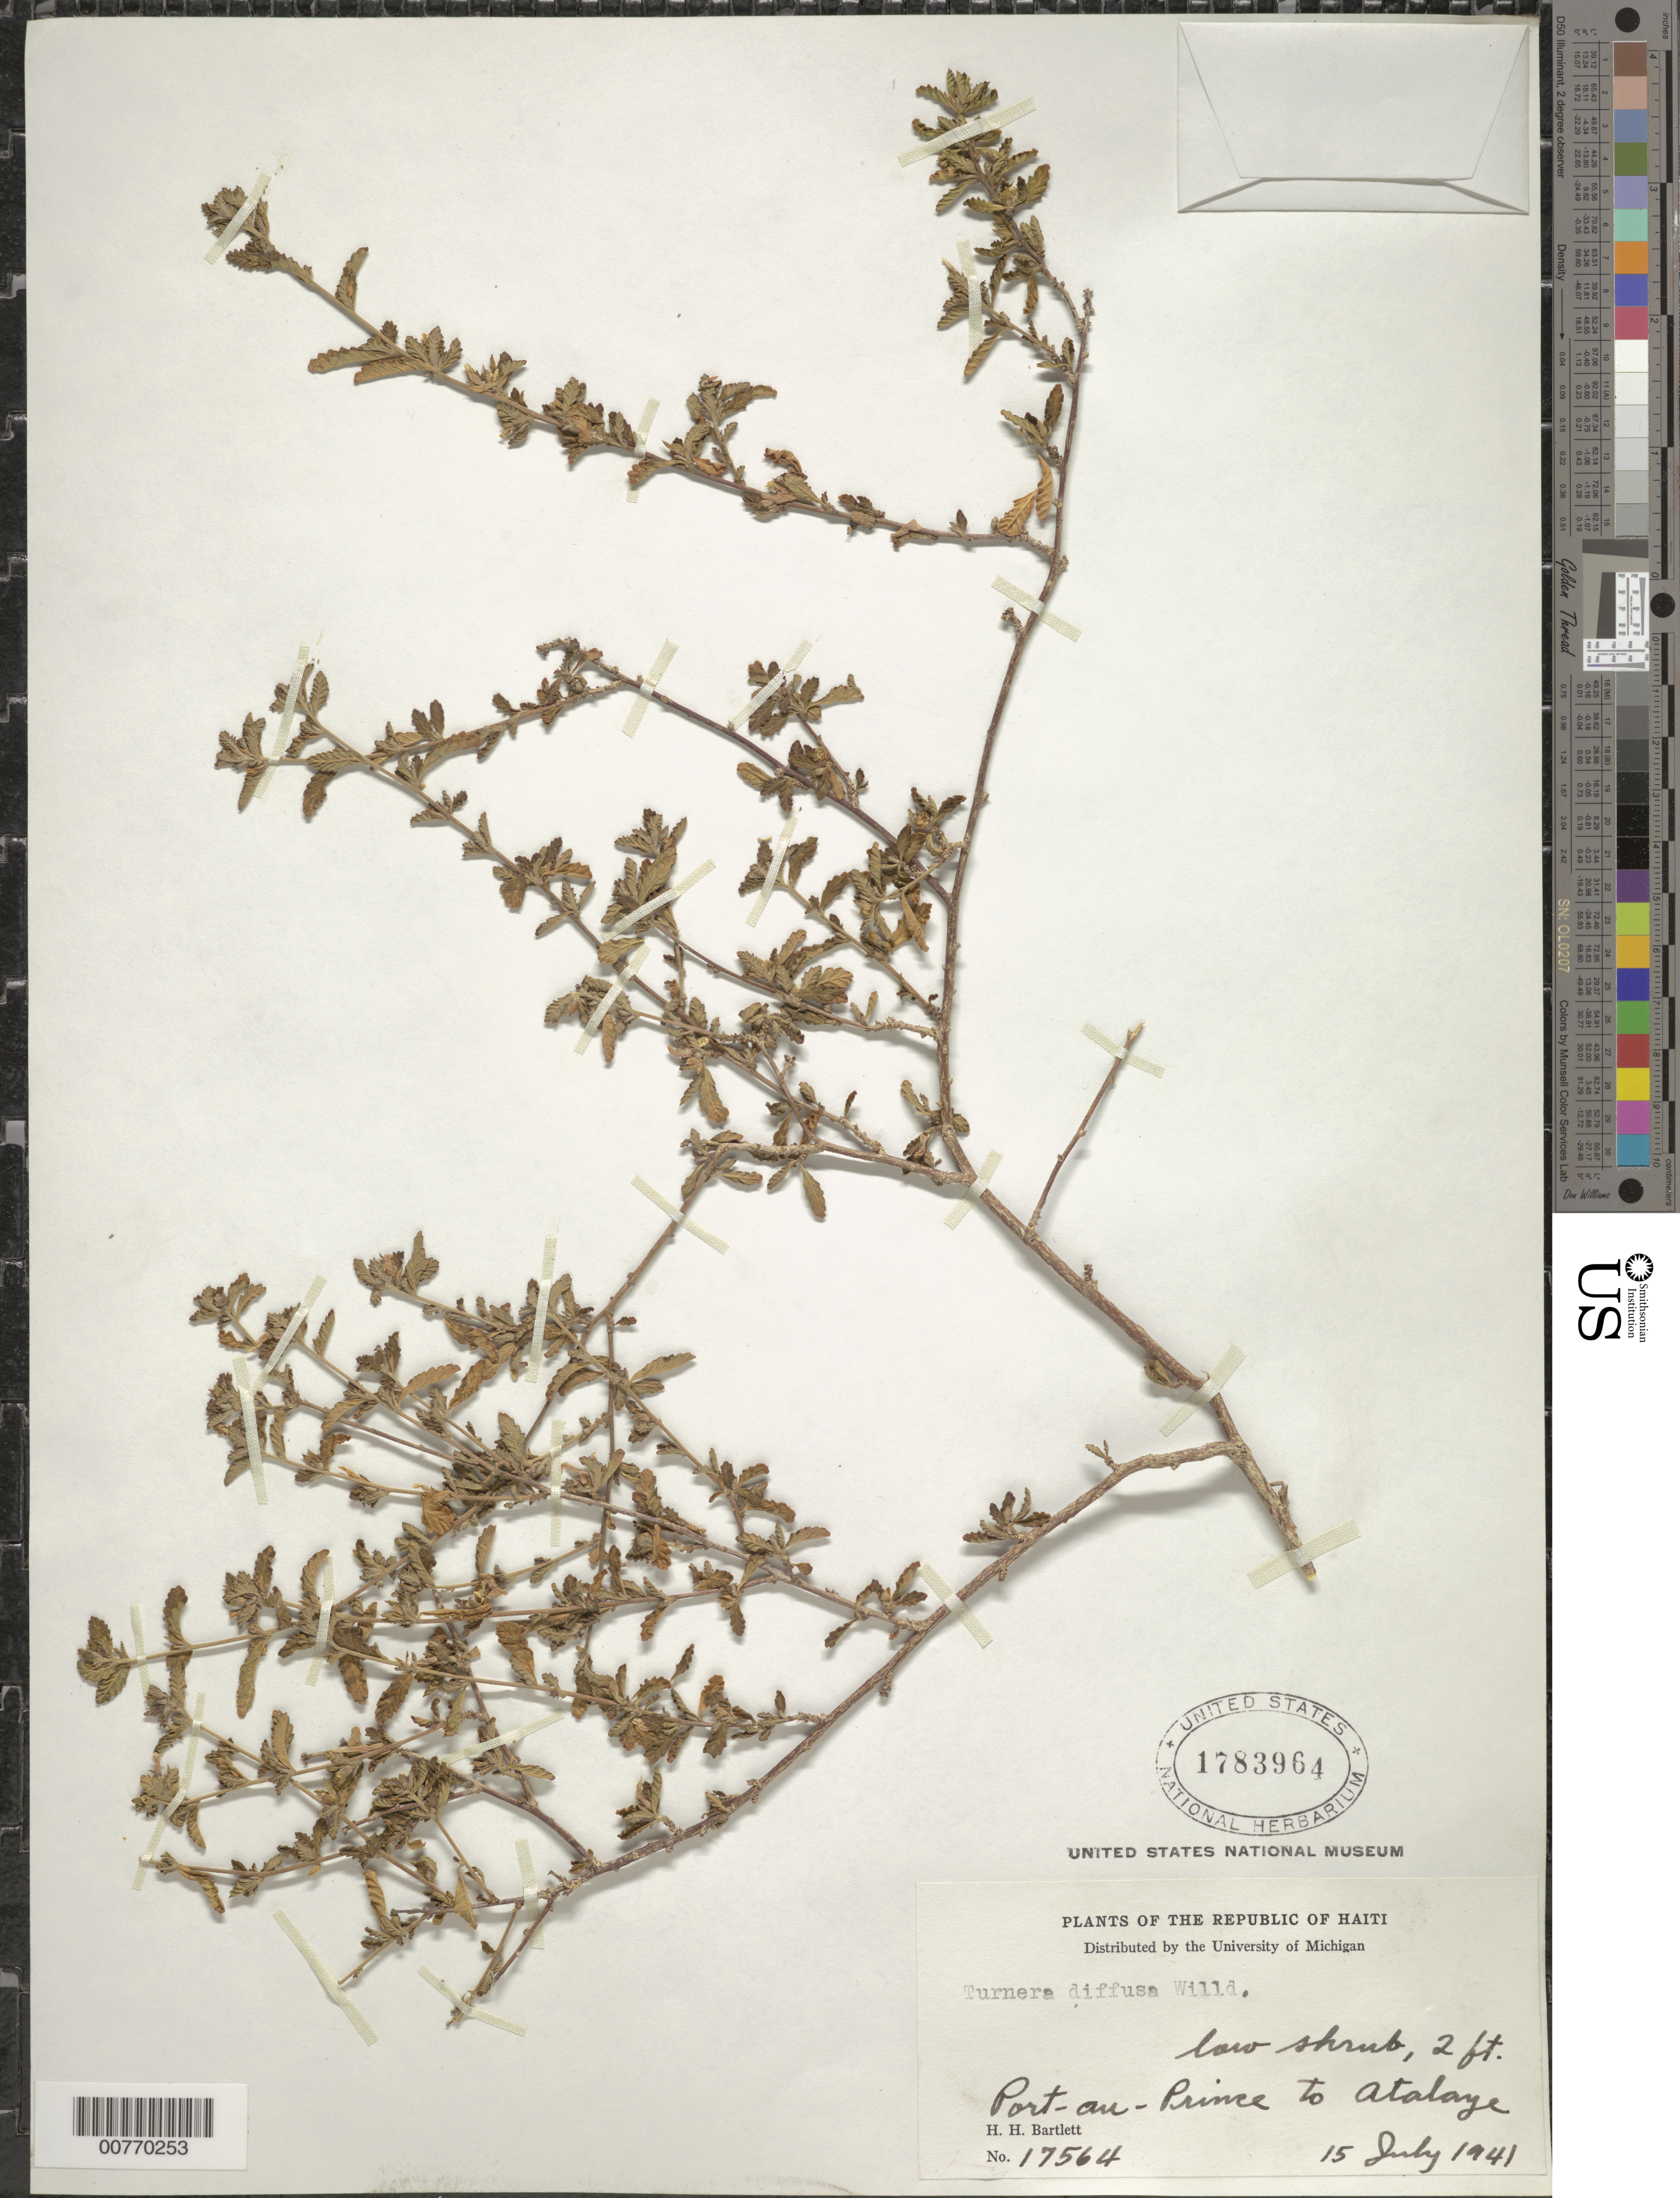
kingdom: Plantae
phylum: Tracheophyta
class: Magnoliopsida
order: Malpighiales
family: Turneraceae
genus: Turnera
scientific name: Turnera diffusa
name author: Willd. ex Schult.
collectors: H. H. Bartlett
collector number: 17564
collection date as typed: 15 Jul 1941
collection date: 1941-07-15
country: Haiti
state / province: Óuest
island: Hispaniola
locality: Port-au-Prince to Atalaye.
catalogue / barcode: US 1783964